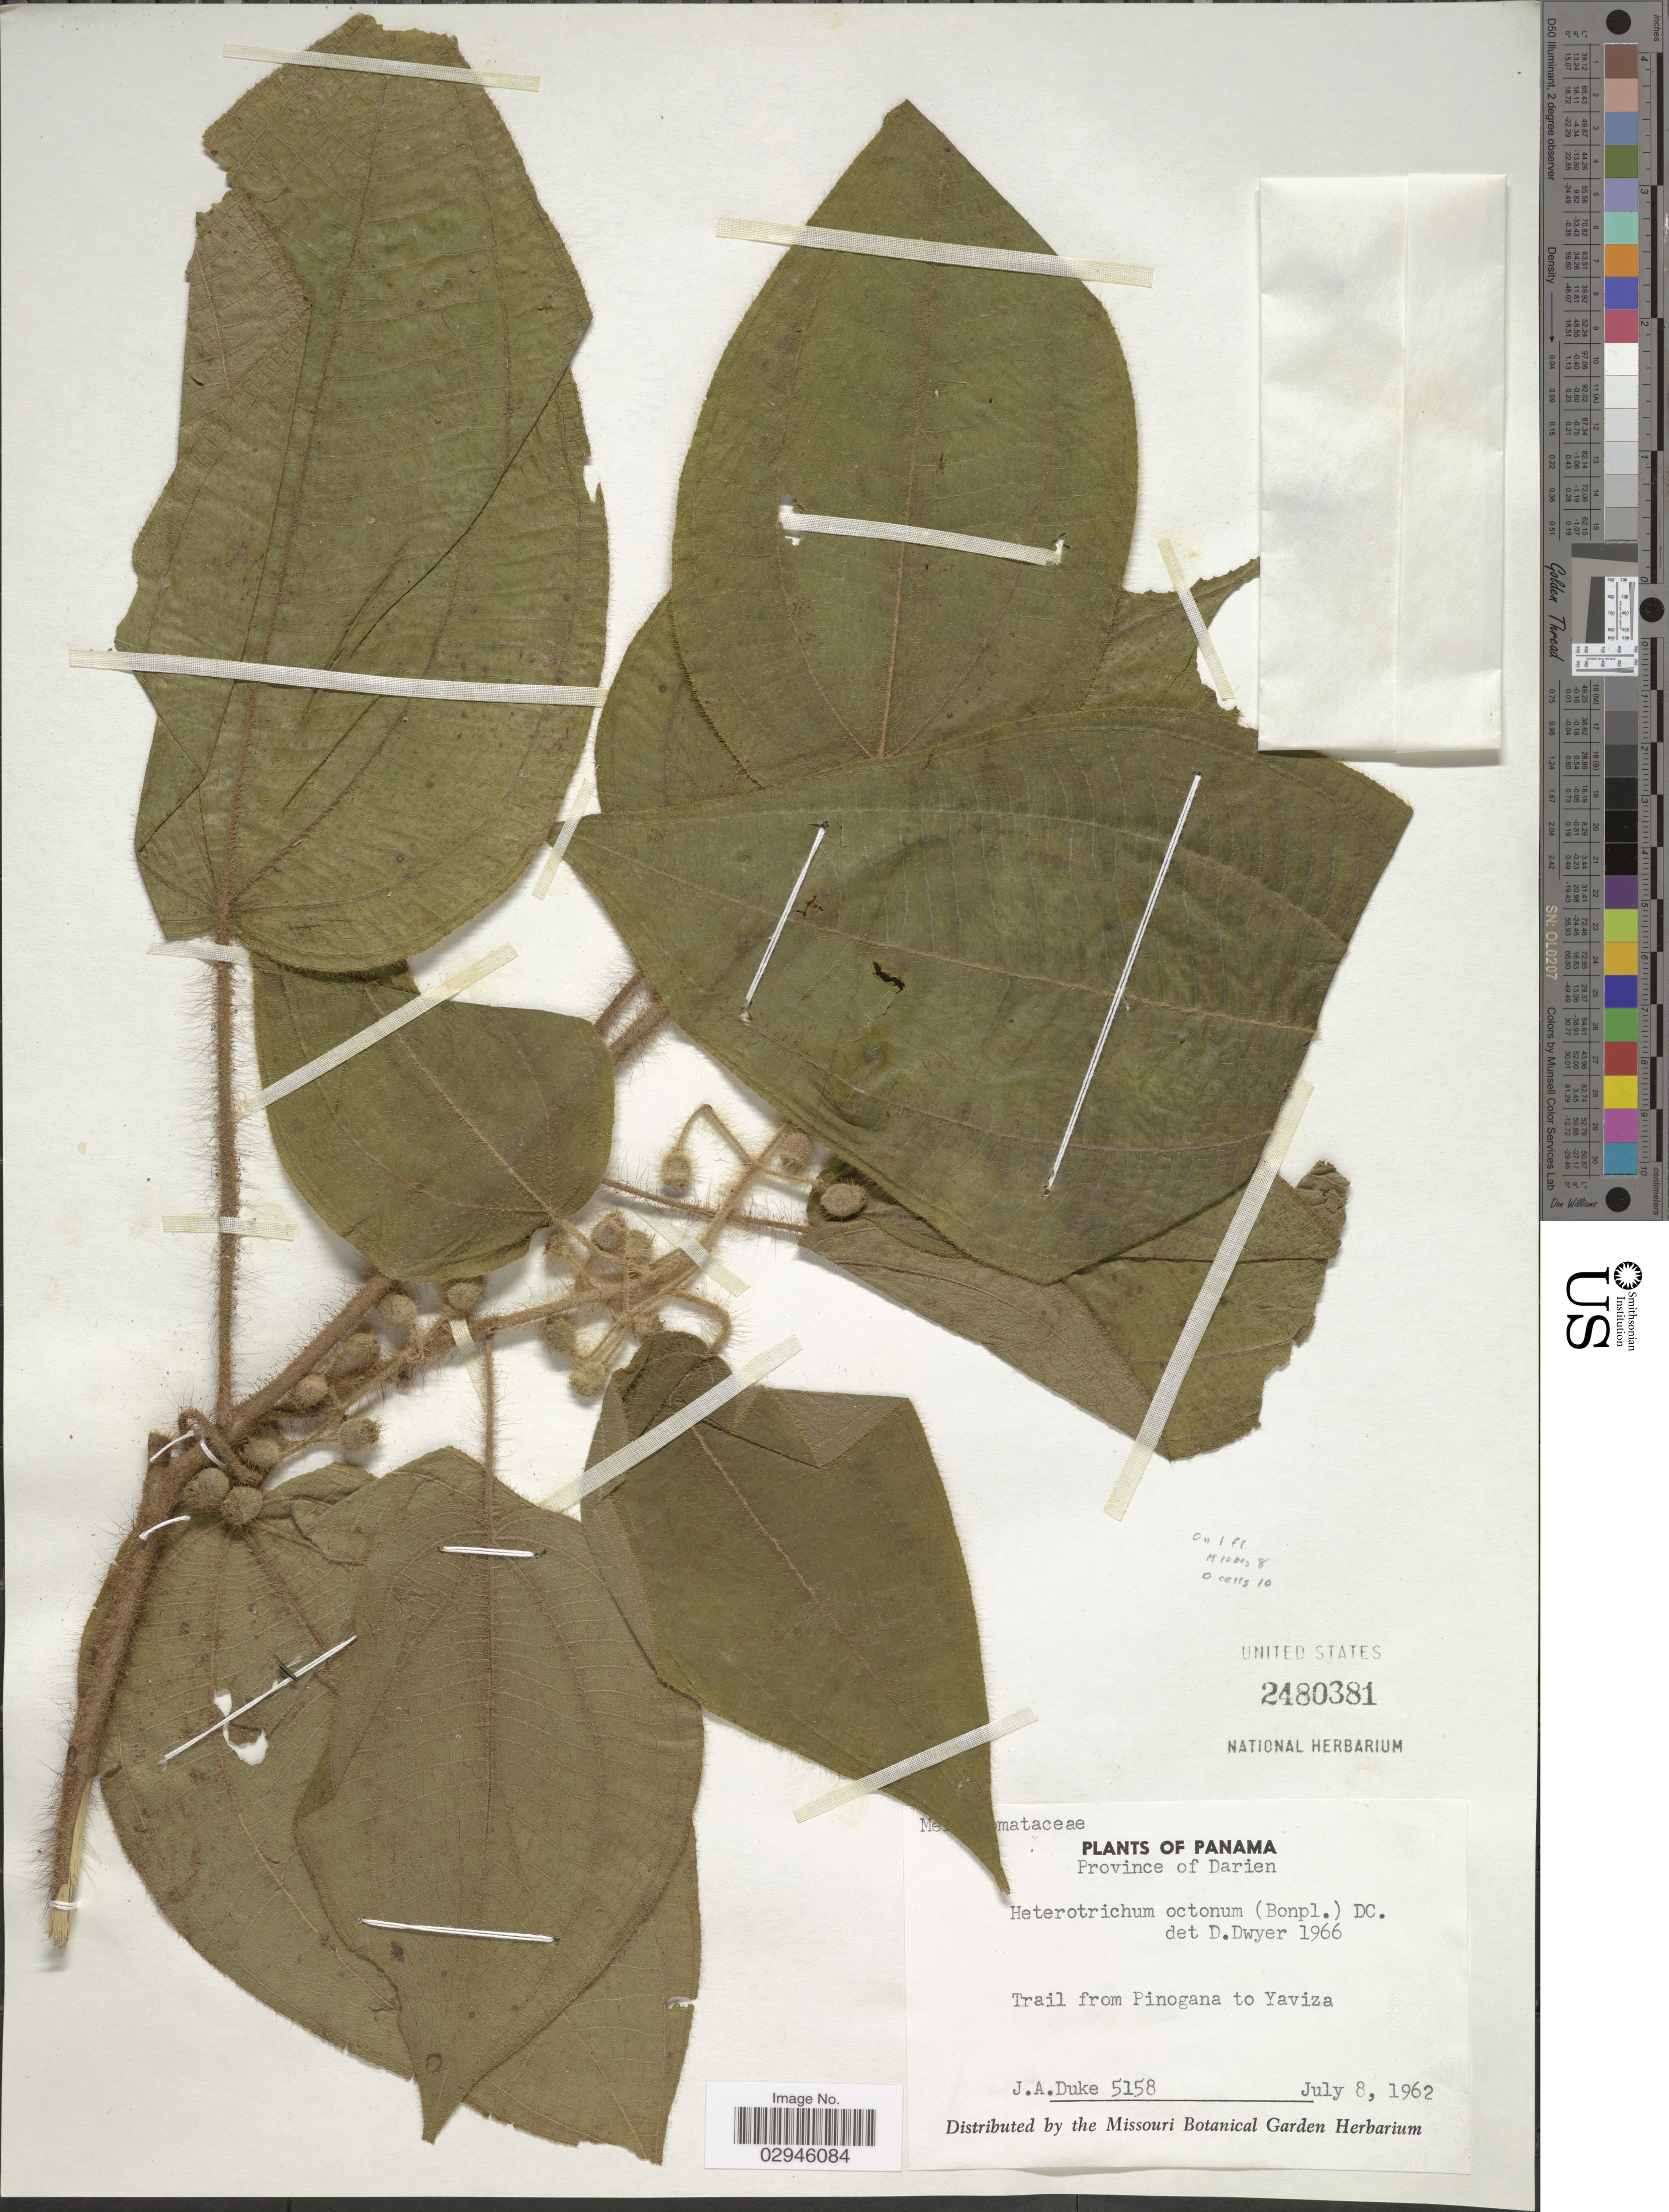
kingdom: Plantae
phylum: Tracheophyta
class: Magnoliopsida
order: Myrtales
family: Melastomataceae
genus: Heterotrichum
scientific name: Heterotrichum octonum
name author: (Bonpl.) DC.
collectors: J. A. Duke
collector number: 5158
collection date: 1962-07-08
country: Panama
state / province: Darién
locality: Trail from Pinogana to Yaviza.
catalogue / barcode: US 2480381